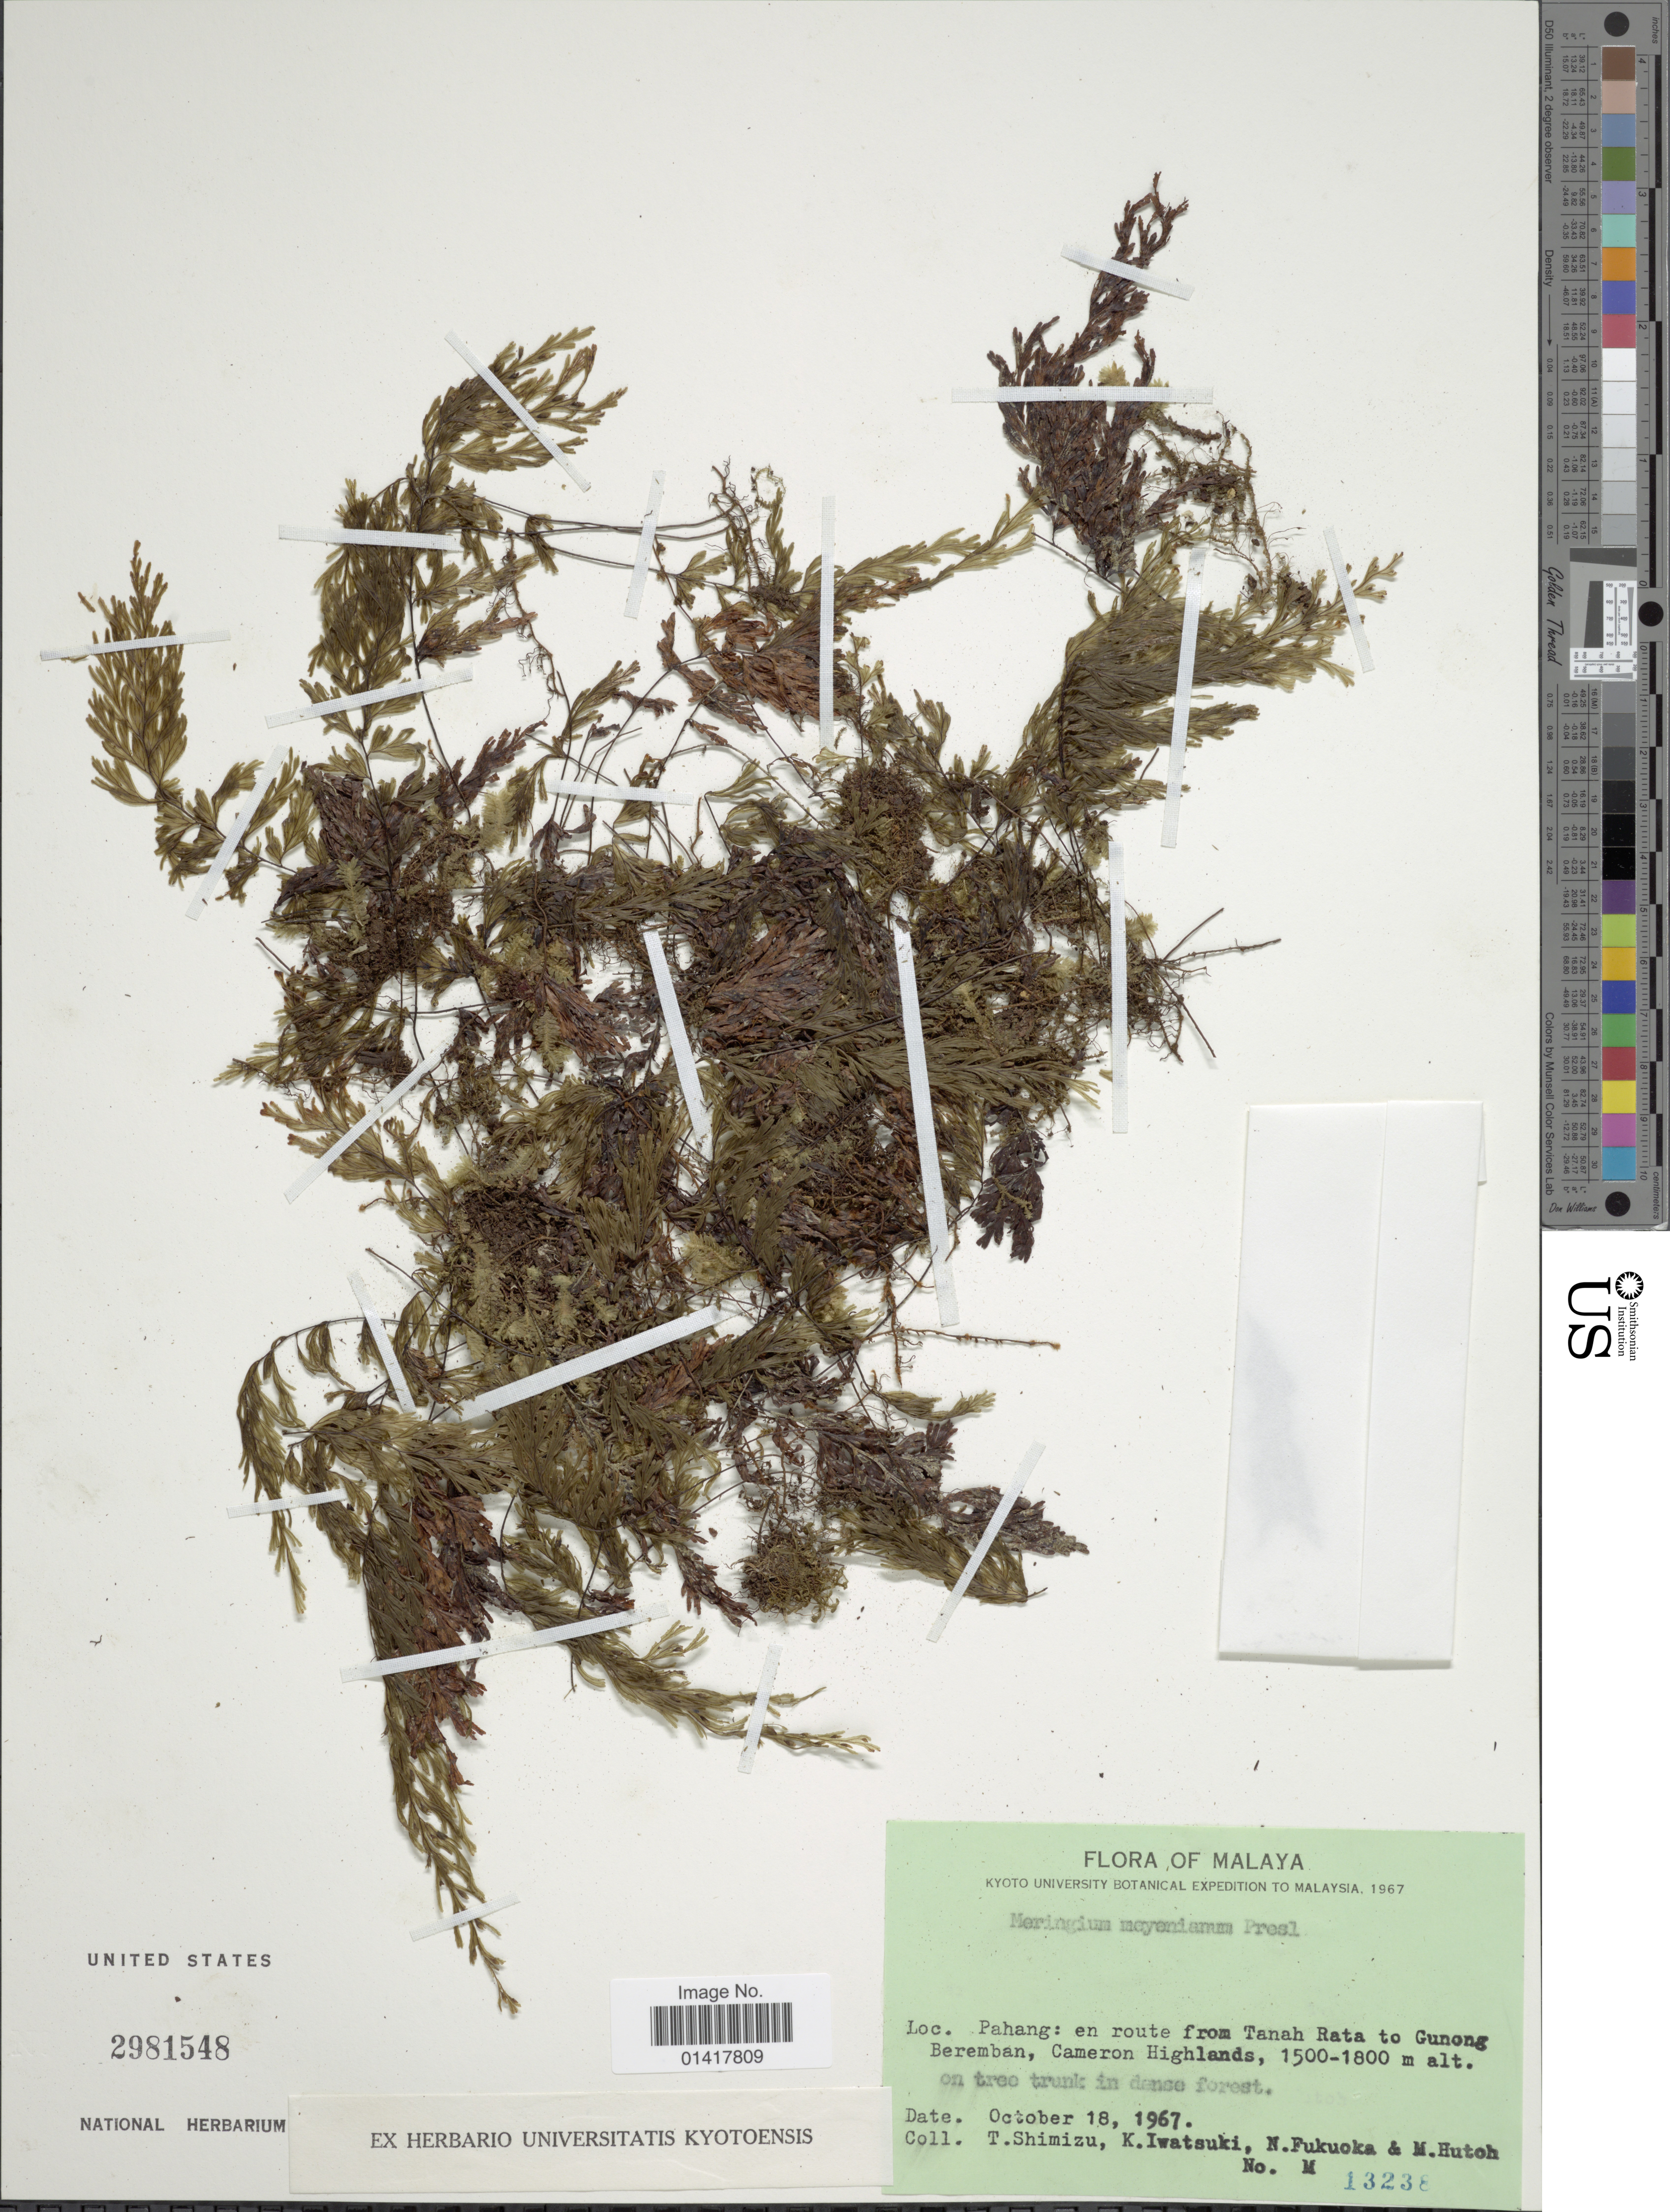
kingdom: Plantae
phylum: Tracheophyta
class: Polypodiopsida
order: Hymenophyllales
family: Hymenophyllaceae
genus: Hymenophyllum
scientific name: Hymenophyllum meyenianum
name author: (C. Presl) Copel.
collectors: T. Shimizu, K. Iwatsuki, N. Fukuoka & M. Hutoh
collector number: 163238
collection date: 1967-10-18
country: Malaysia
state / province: Pahang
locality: En Route from Tanah Rata to Gunong Beremban, Caemron Highlands. Malaya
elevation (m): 1500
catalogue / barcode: US 2981548